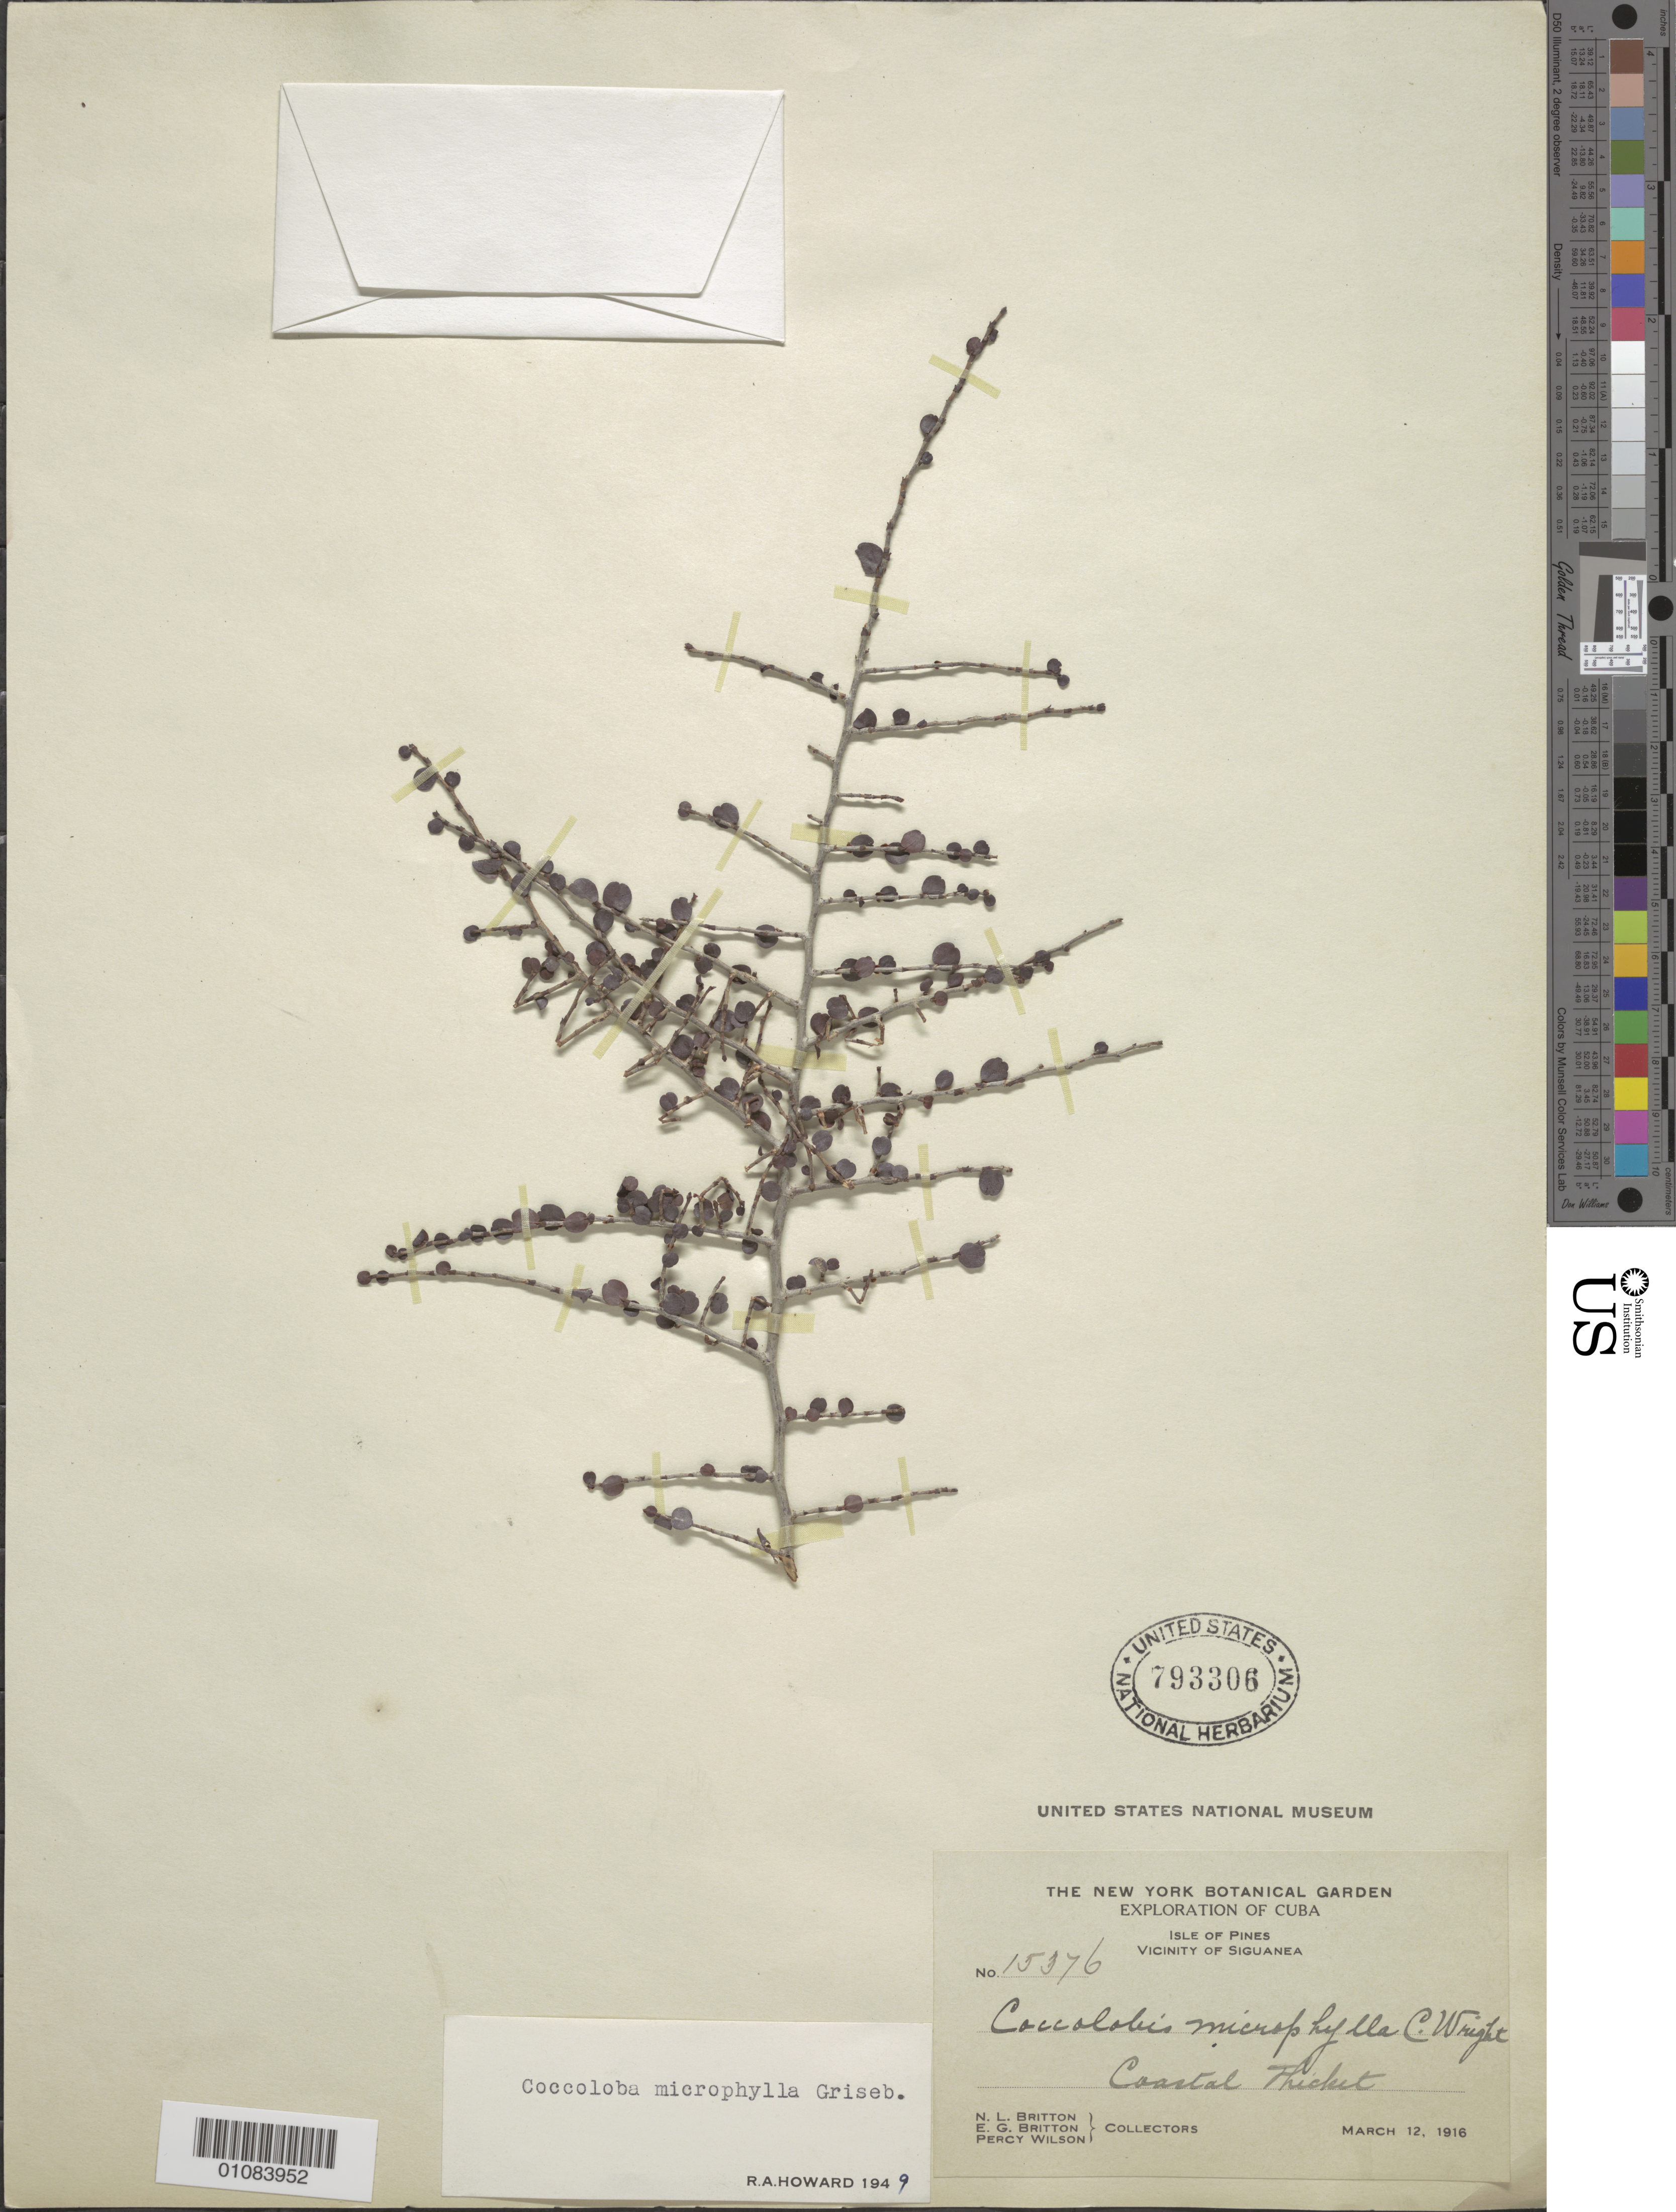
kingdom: Plantae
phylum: Tracheophyta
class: Magnoliopsida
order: Caryophyllales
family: Polygonaceae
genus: Coccoloba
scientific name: Coccoloba microphylla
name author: Griseb.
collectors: N. Britton, E. G. Britton & P. Wilson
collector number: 15376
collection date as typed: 12 Mar 1916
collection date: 1916-03-12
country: Cuba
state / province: Isla de La Juventud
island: Isla de la Juventud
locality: Isle of Pines, Vicinity of Siguanea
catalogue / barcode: US 793306